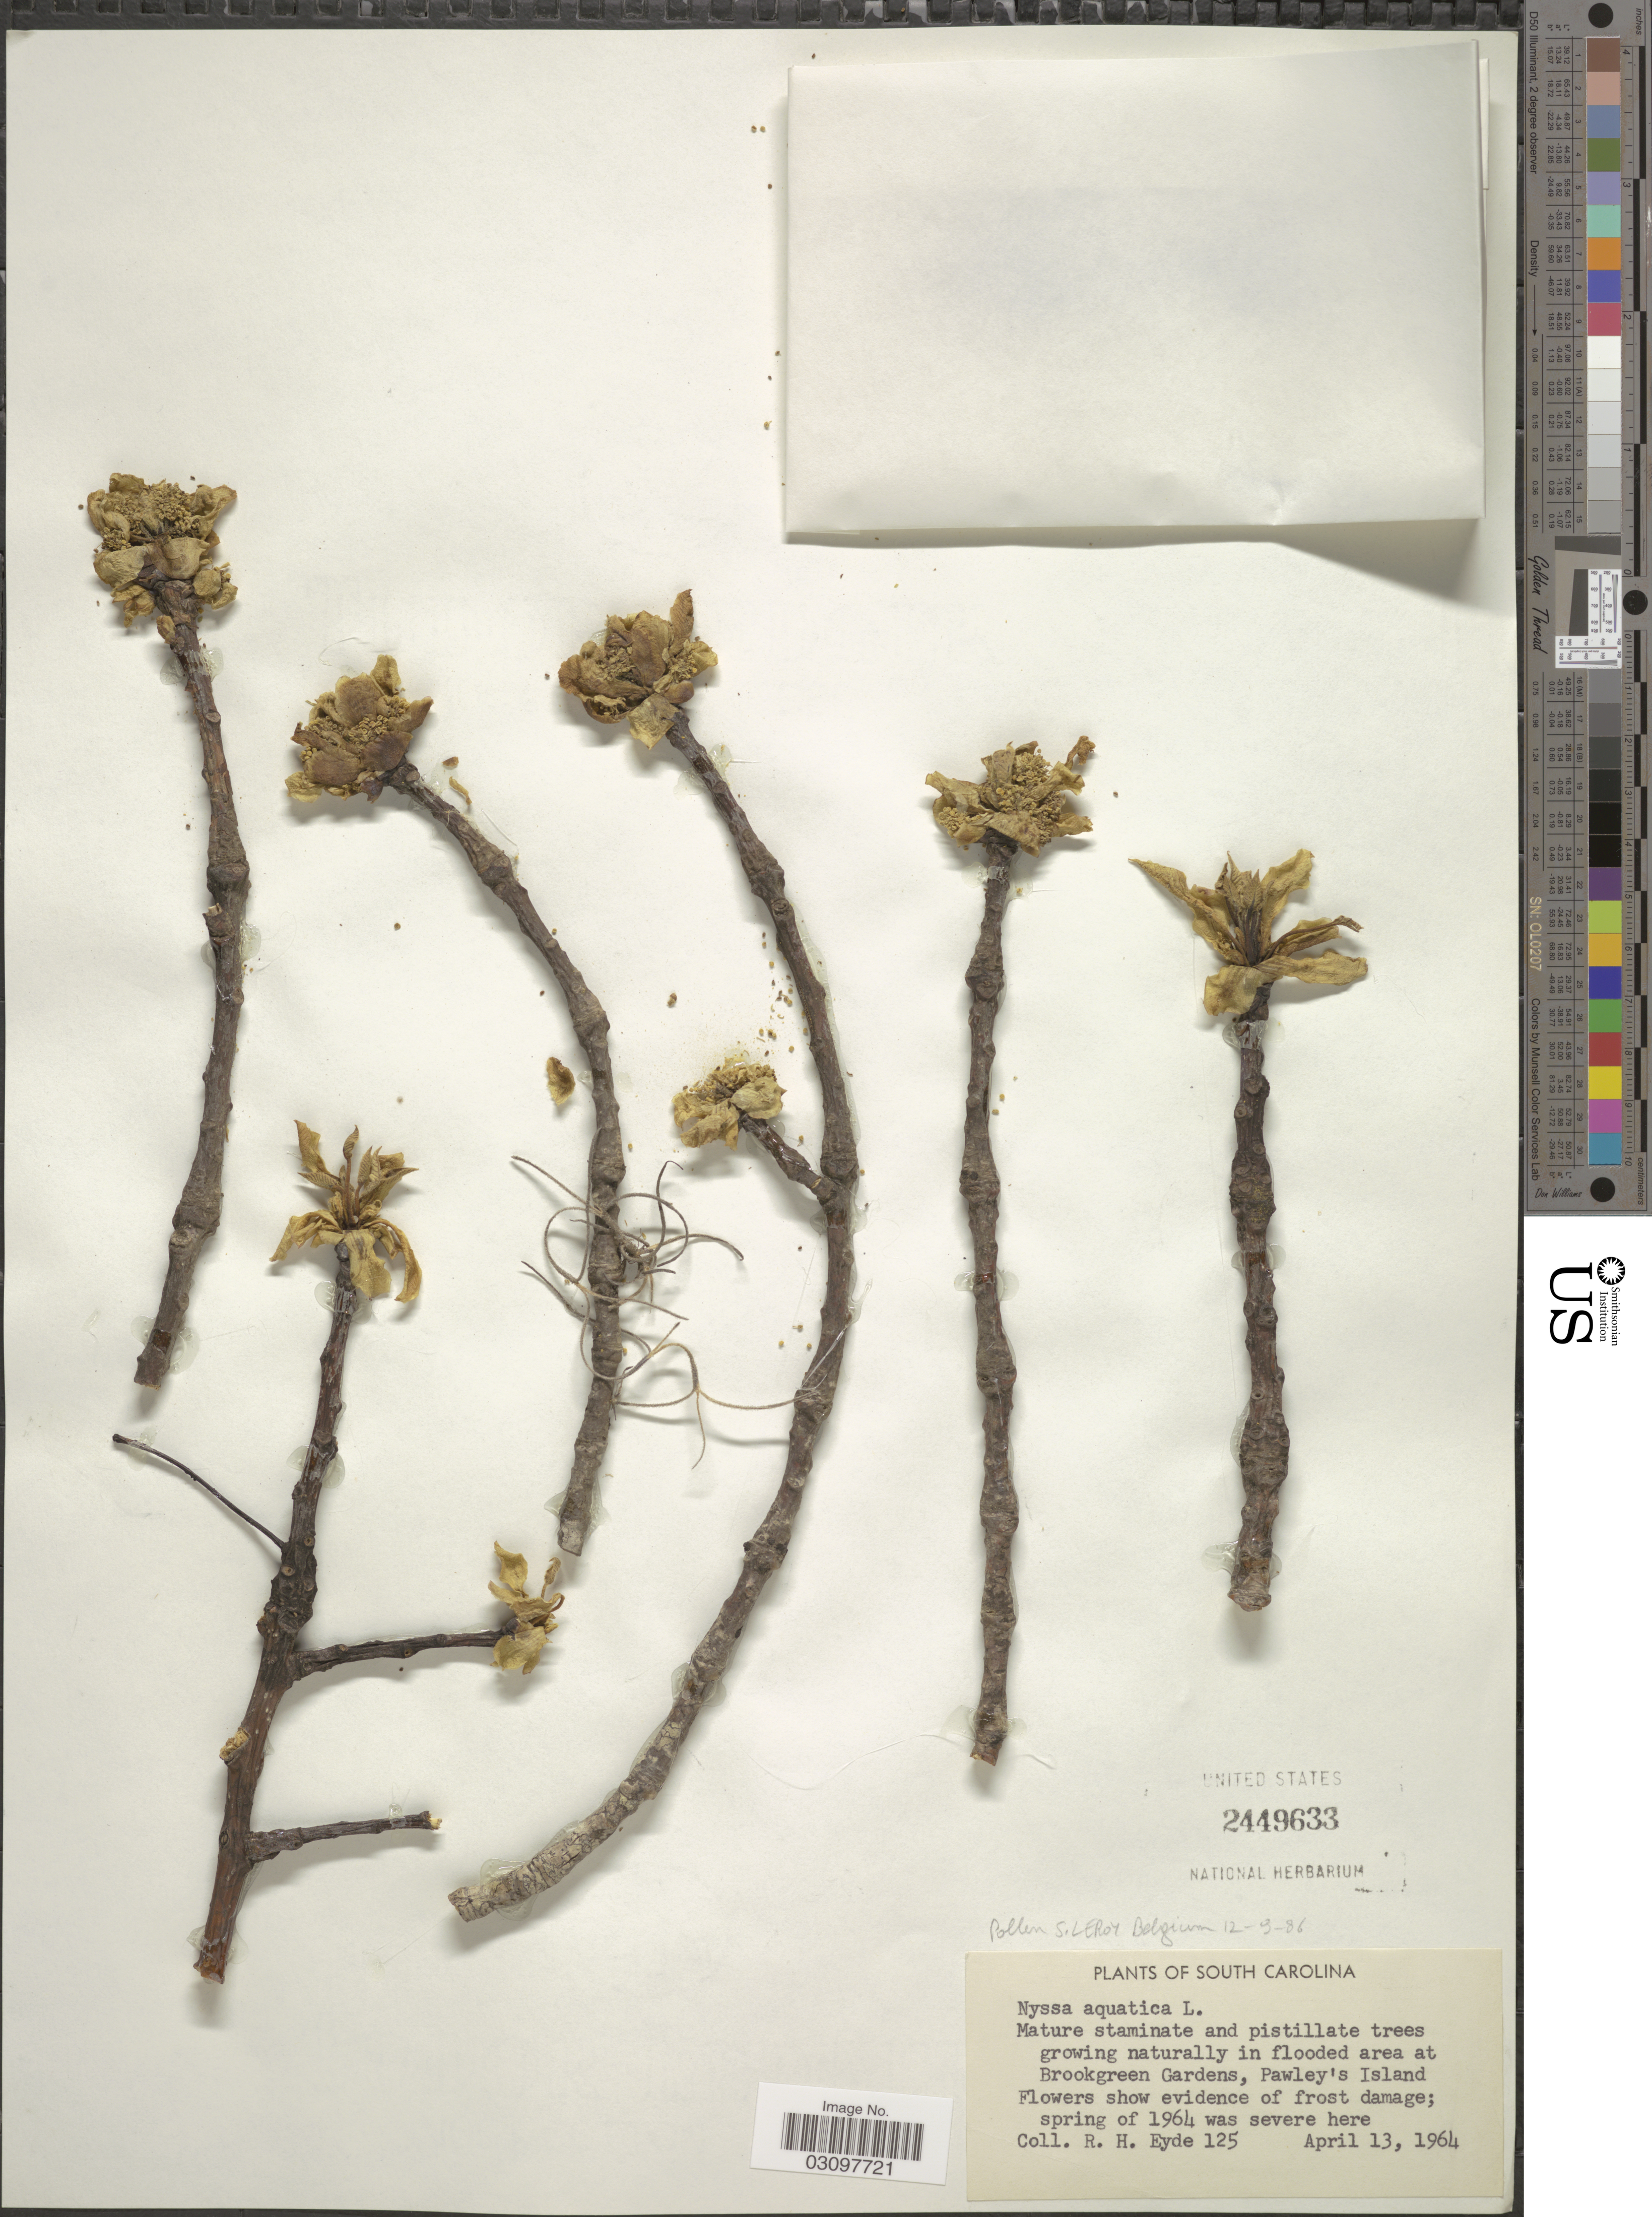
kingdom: Plantae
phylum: Tracheophyta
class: Magnoliopsida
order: Cornales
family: Nyssaceae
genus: Nyssa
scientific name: Nyssa aquatica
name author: L.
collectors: R. H. Eyde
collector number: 125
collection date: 1964-04-13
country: United States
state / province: South Carolina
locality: In flooded area at Brookgreen Gardens, Pawley's Island.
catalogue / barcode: US 2449633